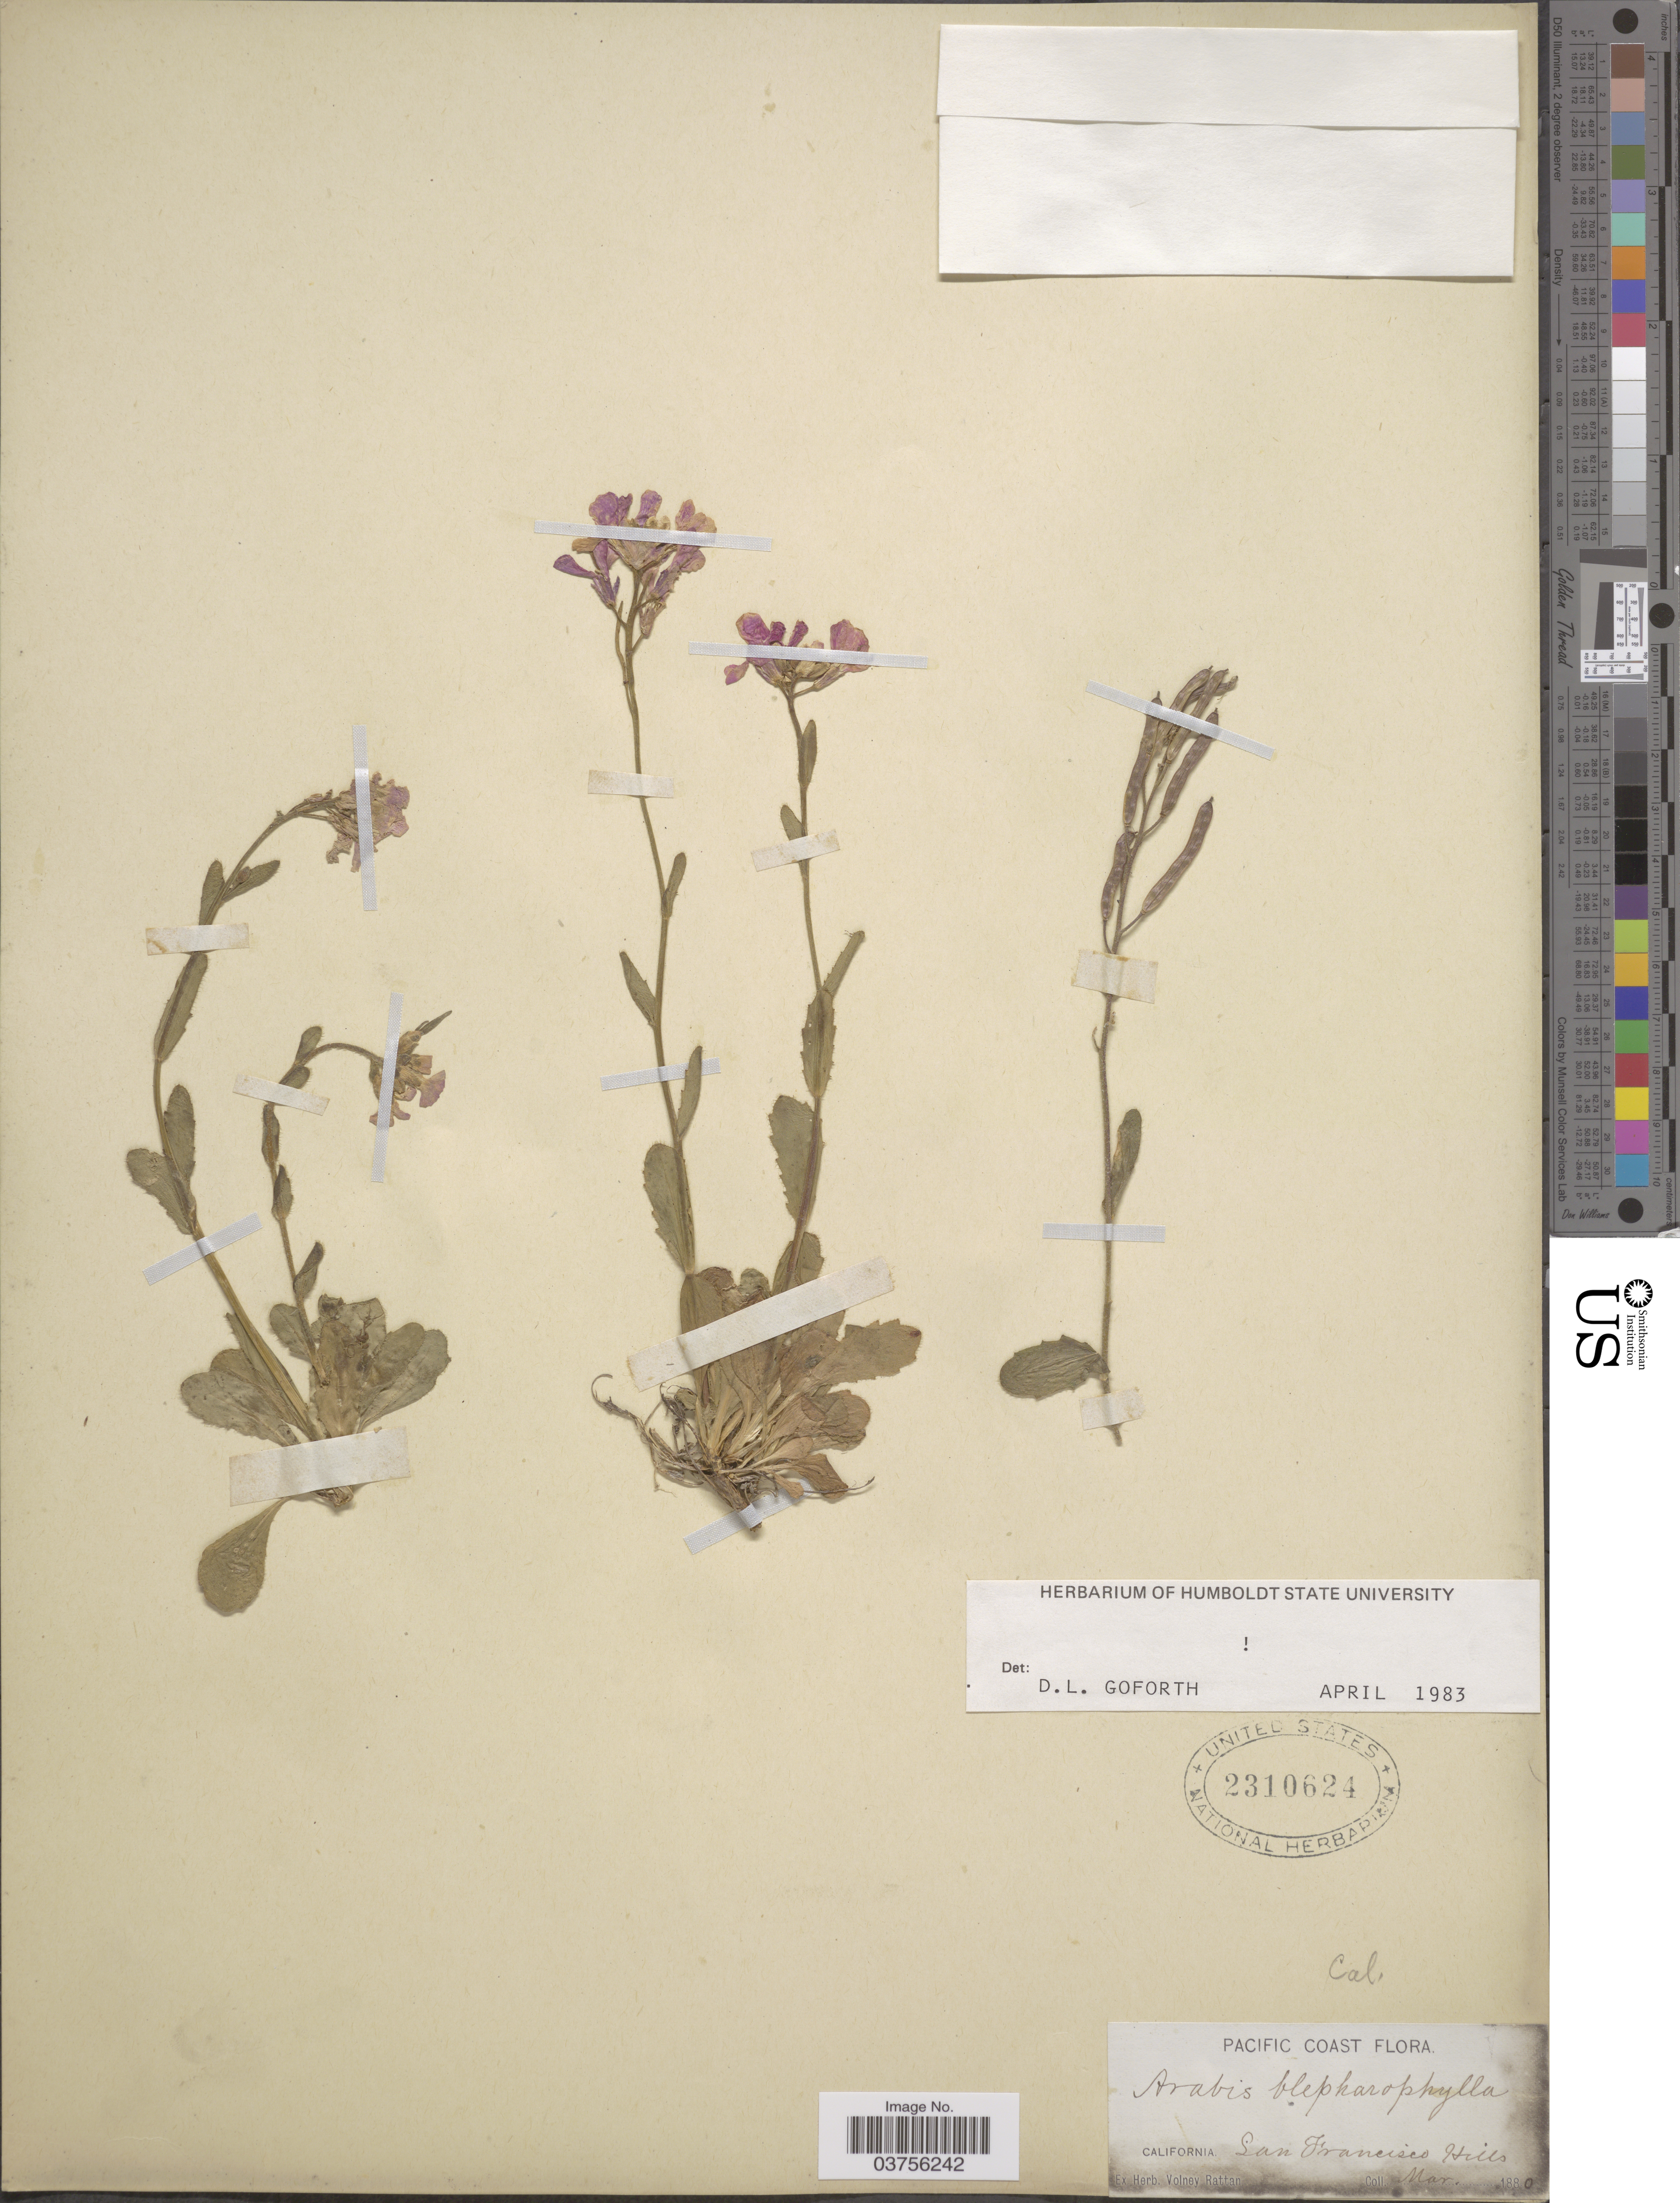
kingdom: Plantae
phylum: Tracheophyta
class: Magnoliopsida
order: Brassicales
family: Brassicaceae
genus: Arabis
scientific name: Arabis blepharophylla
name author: Hook. & Arn.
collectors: ex herb. Voiney Rattan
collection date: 1880-03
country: United States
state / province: California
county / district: San Francisco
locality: Pacific Coast. San Francisco Hills.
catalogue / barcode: US 2310624